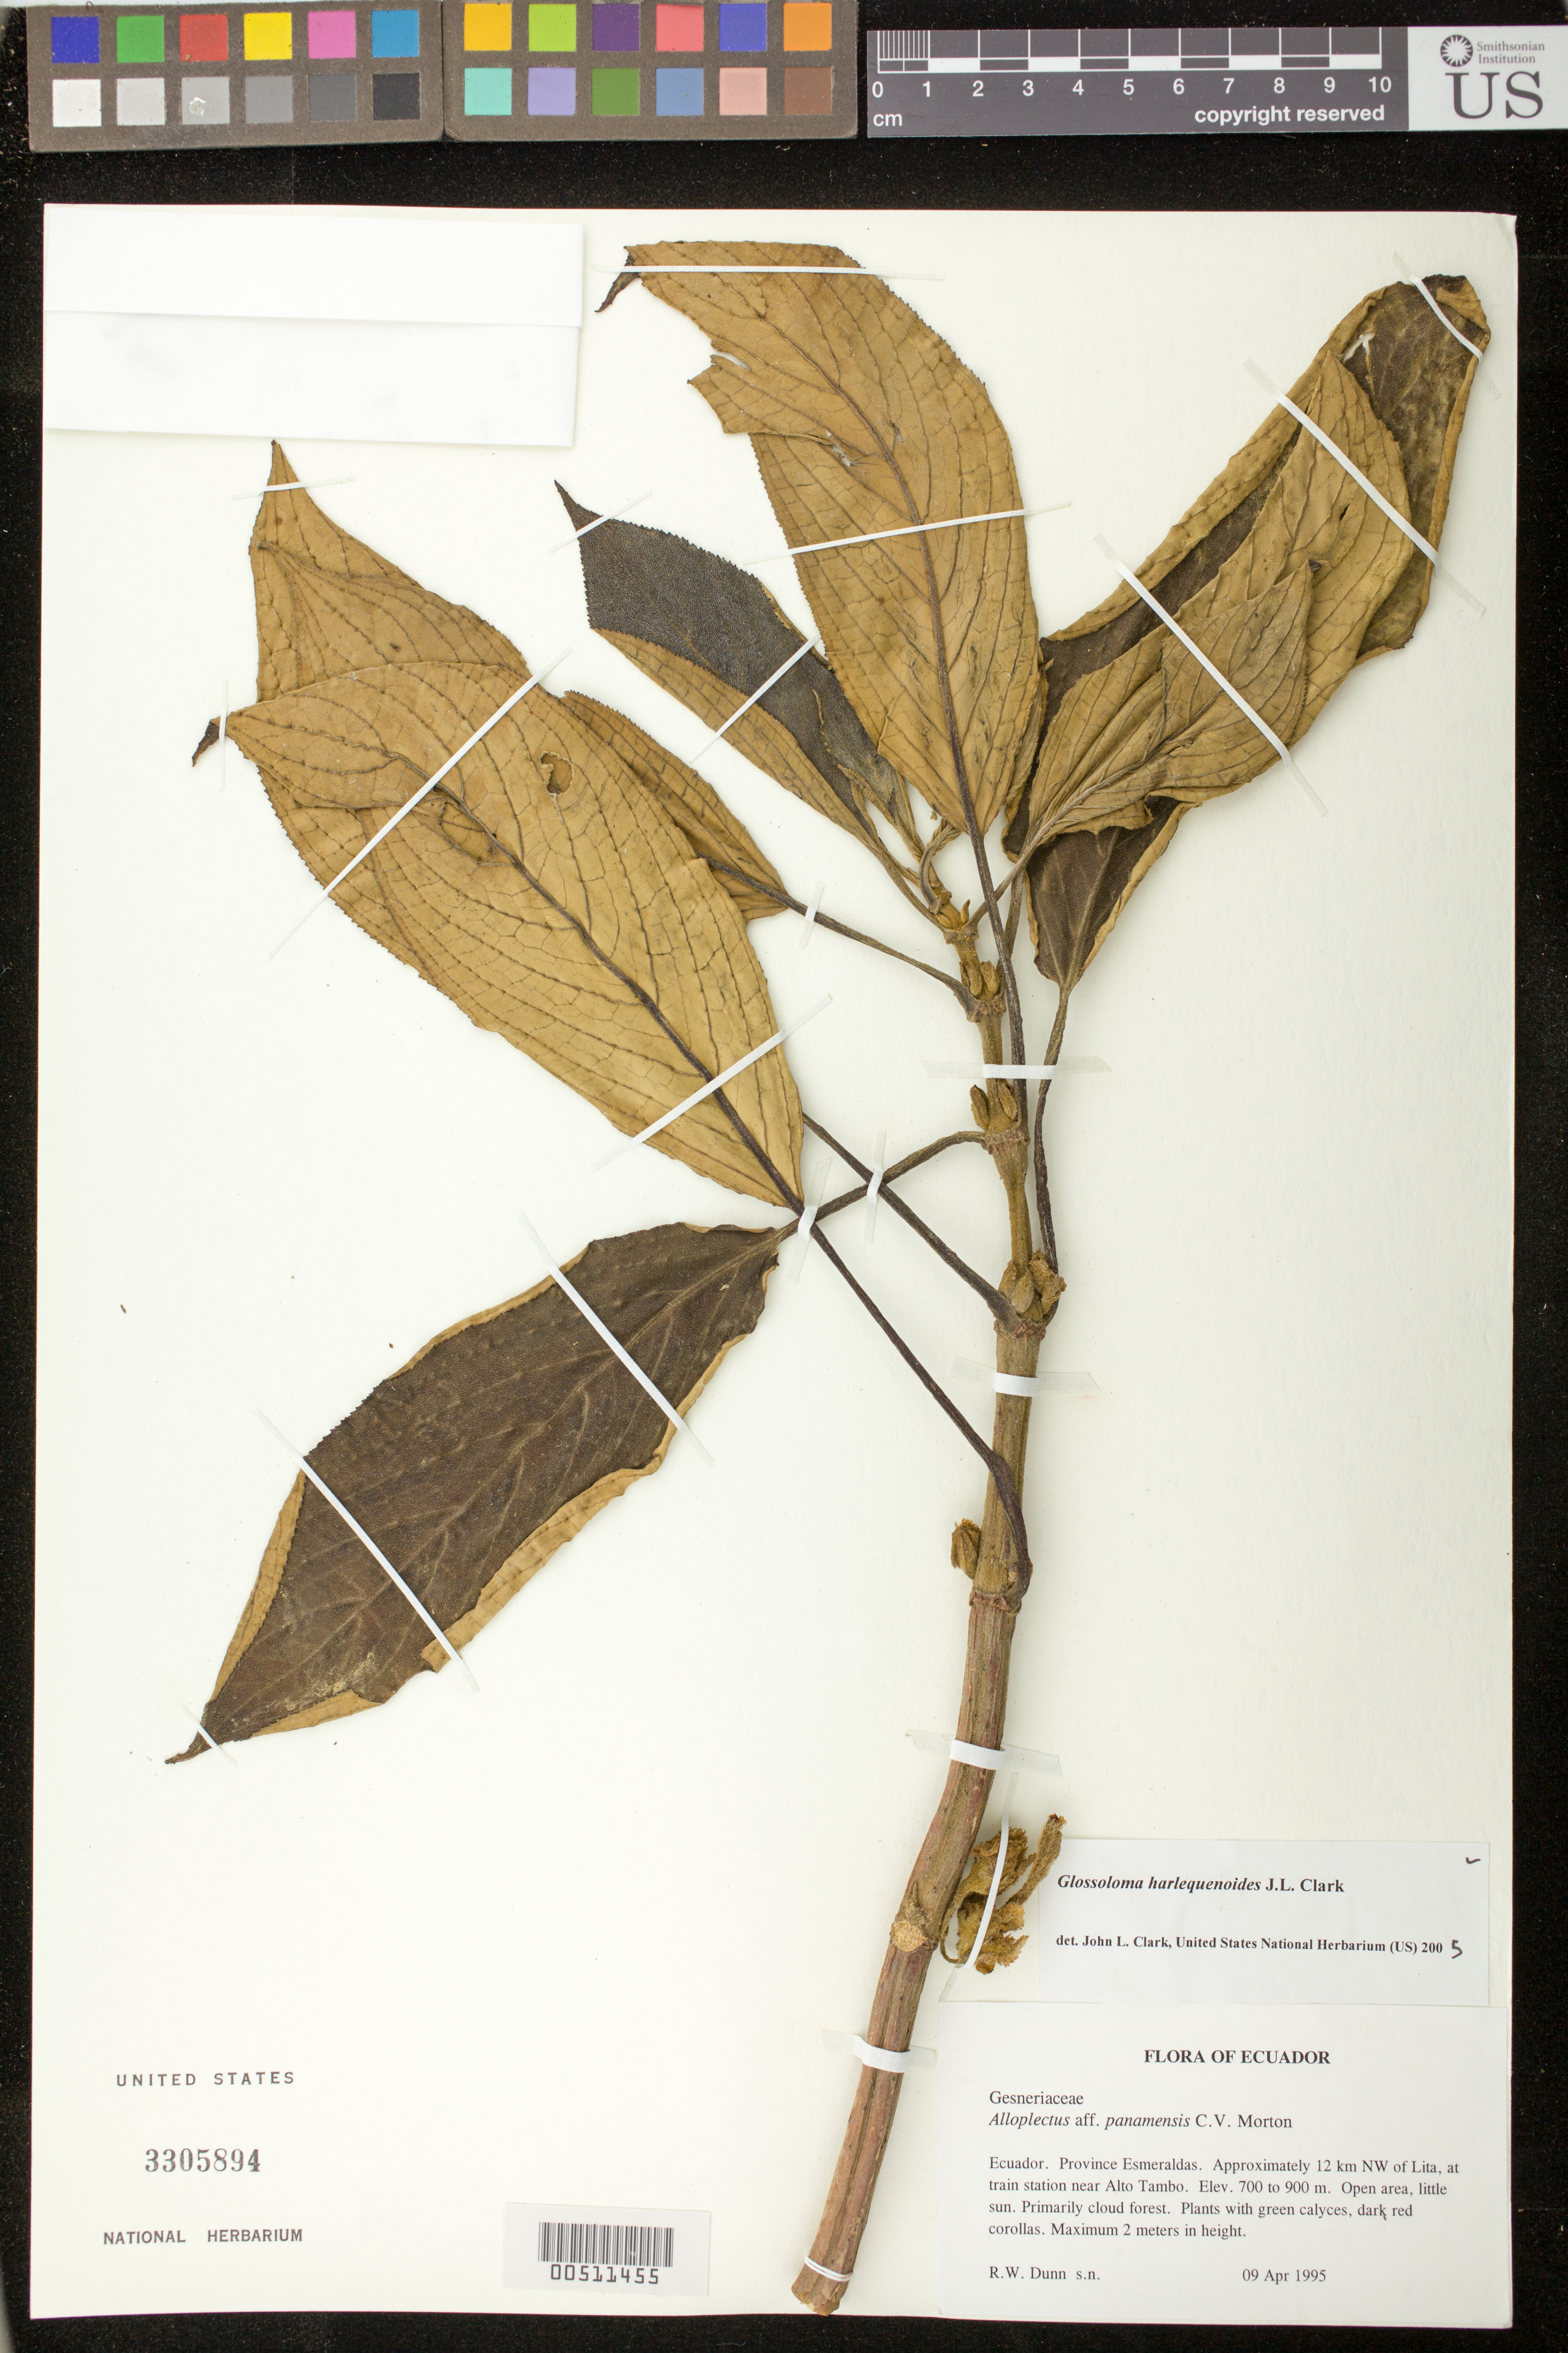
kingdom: Plantae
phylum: Tracheophyta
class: Magnoliopsida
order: Lamiales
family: Gesneriaceae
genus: Glossoloma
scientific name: Glossoloma harlequinoides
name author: J.L. Clark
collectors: R. Dunn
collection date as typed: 09 Apr 1995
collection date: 1995-04-09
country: Ecuador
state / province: Esmeraldas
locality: NW of Lita, near Alto Tambo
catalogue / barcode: US 3305894